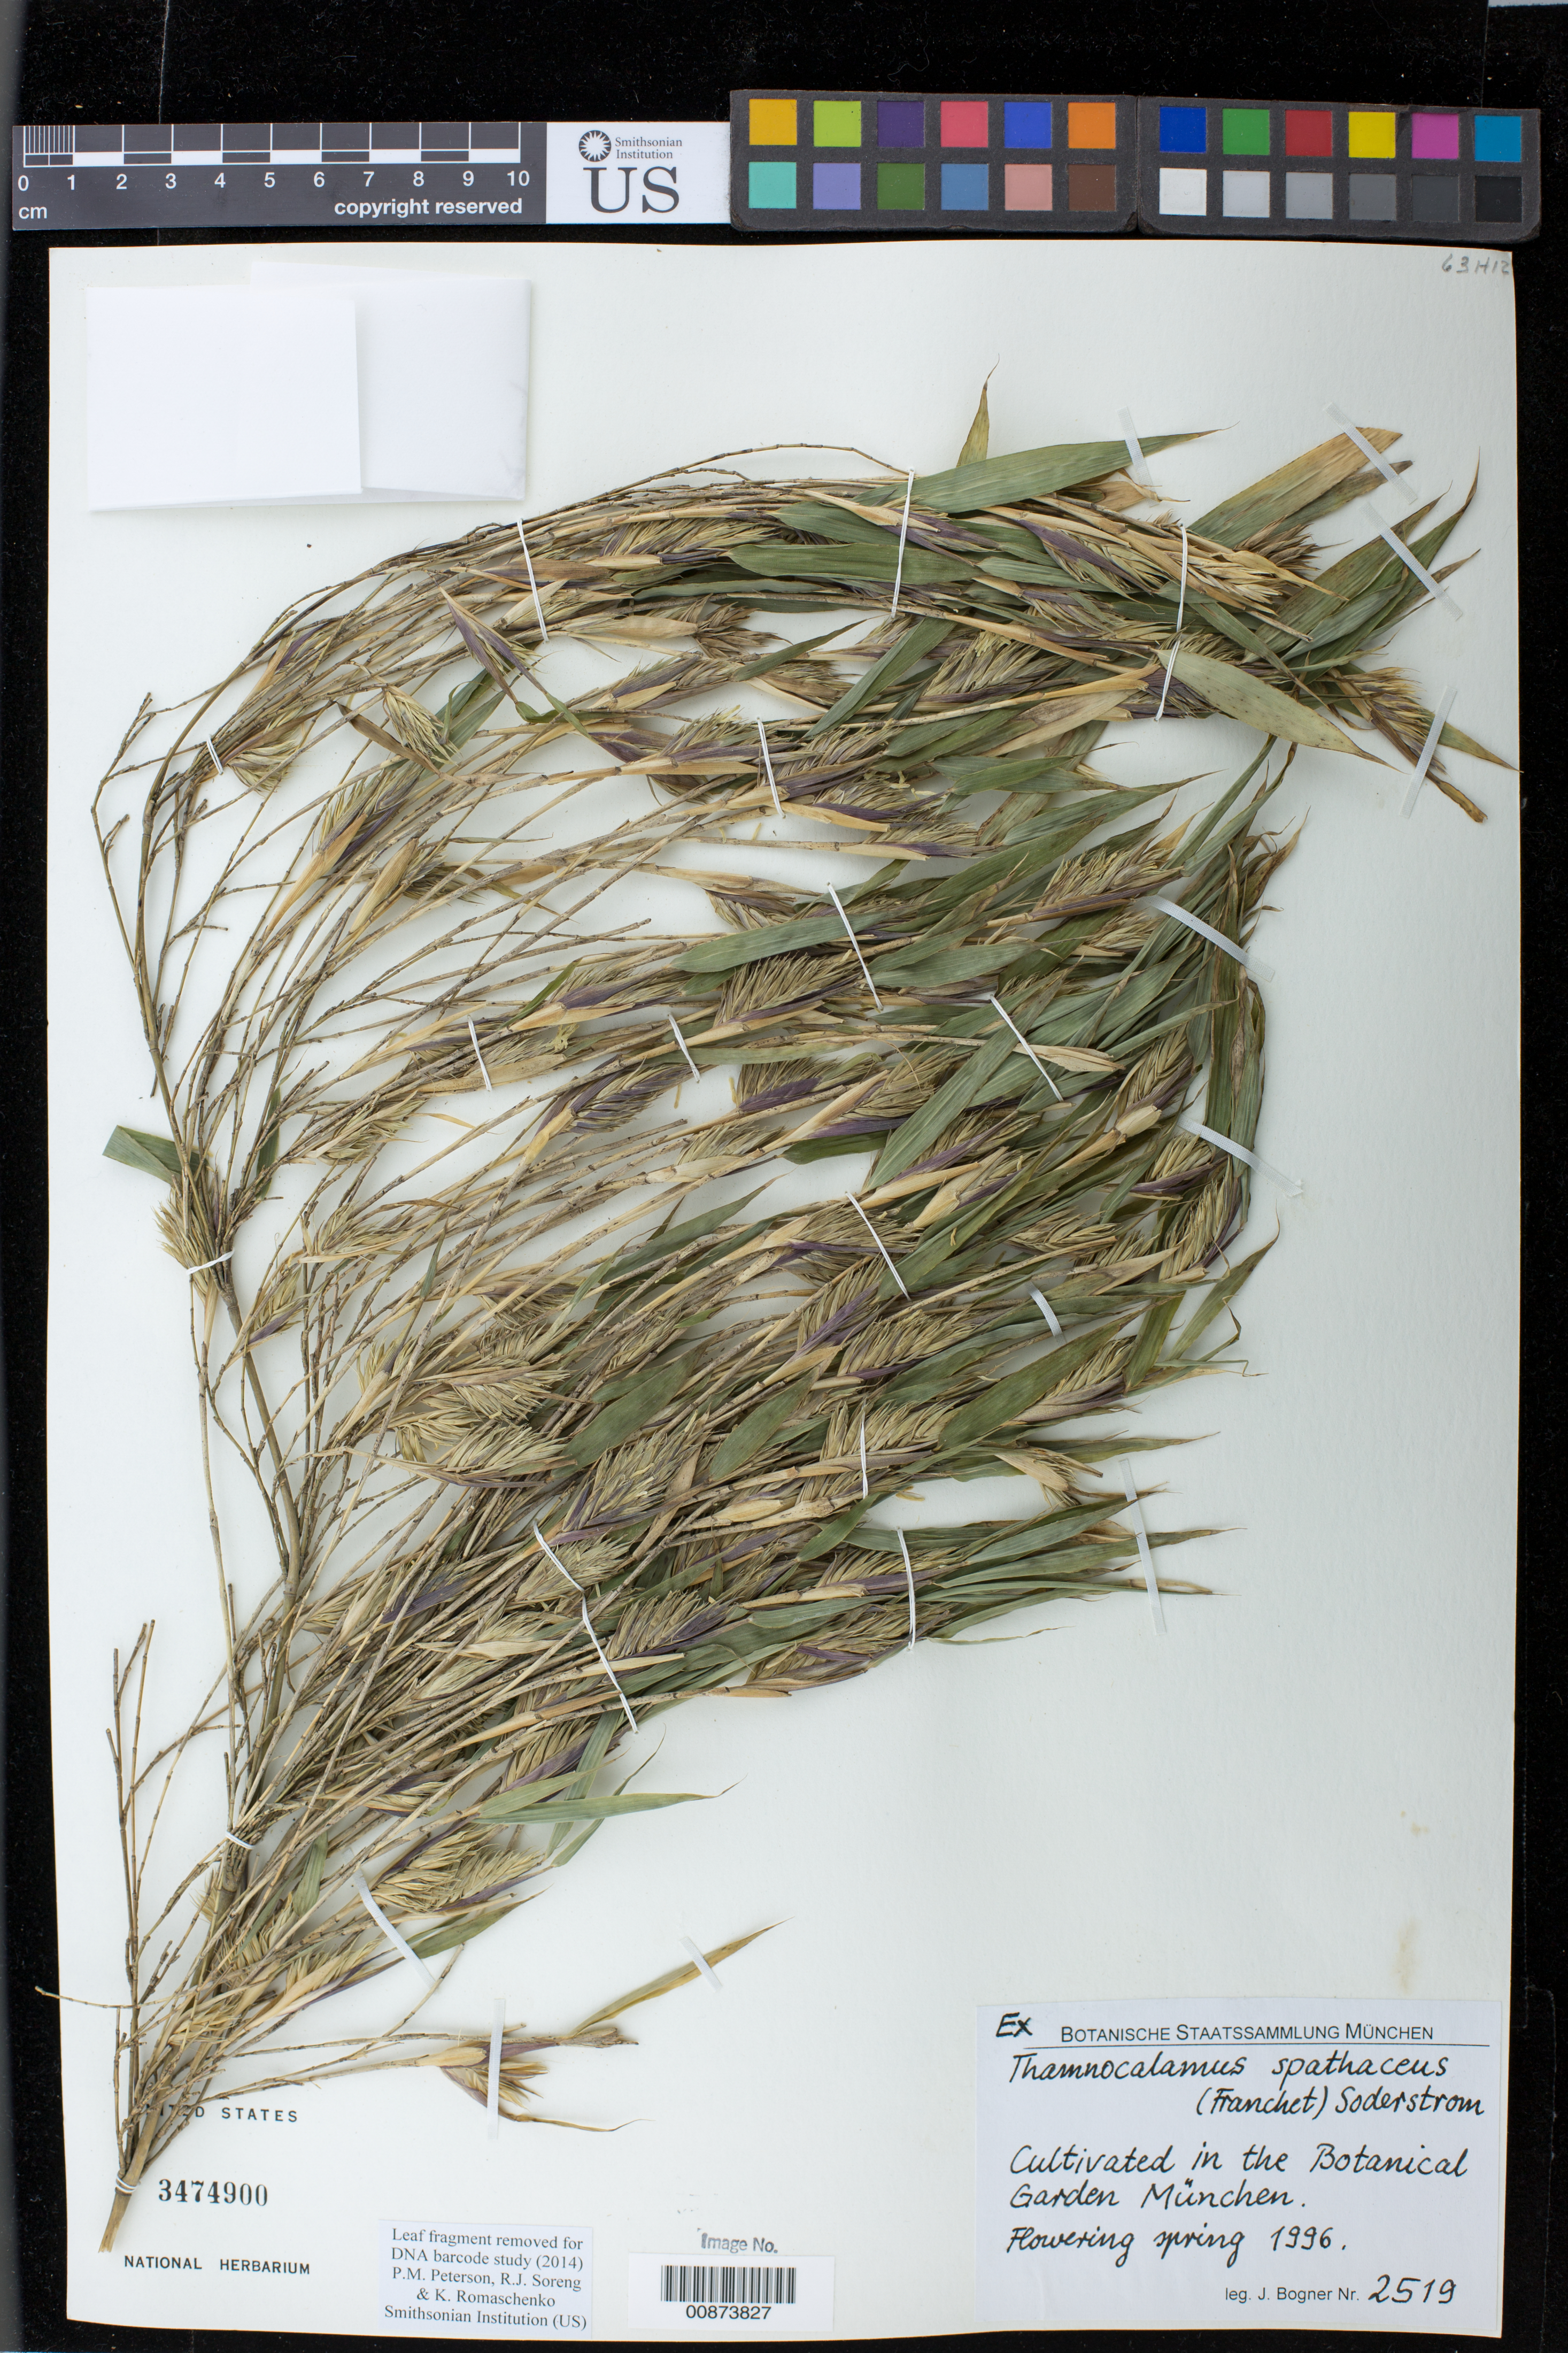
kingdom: Plantae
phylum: Tracheophyta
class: Liliopsida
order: Poales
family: Poaceae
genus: Thamnocalamus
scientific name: Thamnocalamus spathaceus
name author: (Franch.) Soderstr.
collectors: J. Bogner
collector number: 2519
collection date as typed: Spr 1996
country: Germany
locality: Munchen, Botanical Garden.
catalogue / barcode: US 3474900